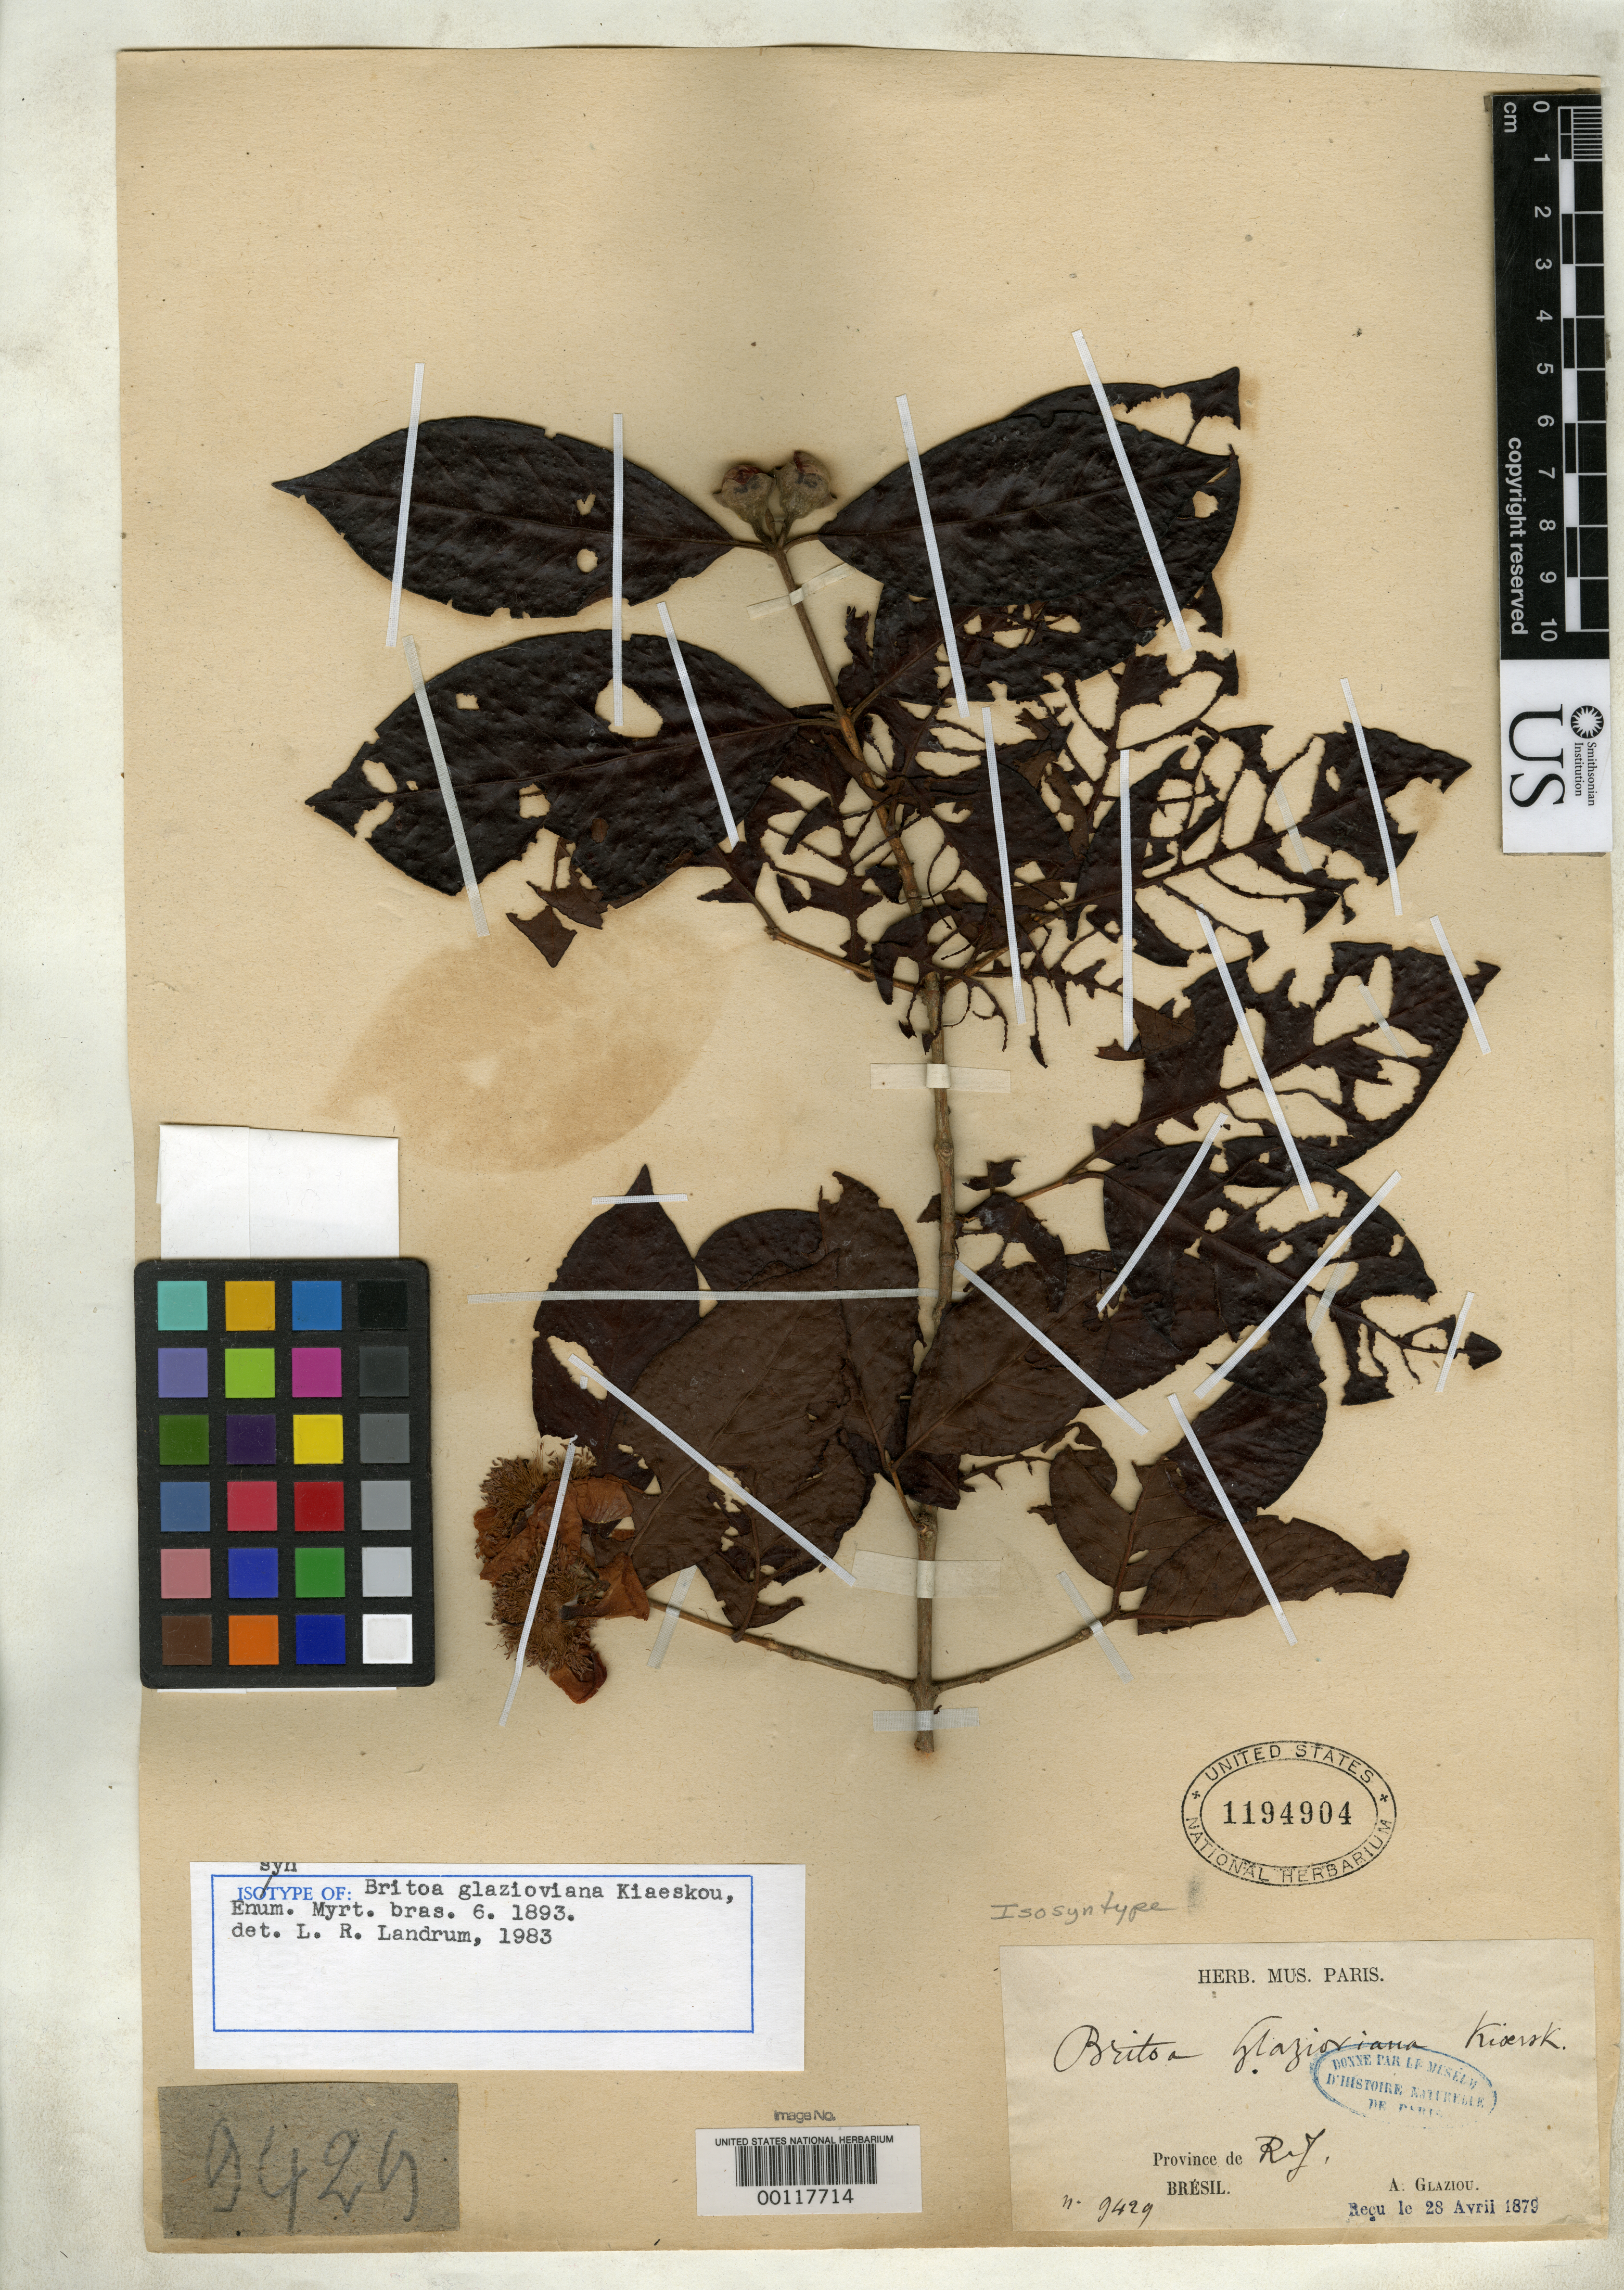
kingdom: Plantae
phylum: Tracheophyta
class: Magnoliopsida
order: Myrtales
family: Myrtaceae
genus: Britoa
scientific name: Britoa glazioviana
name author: Kiaersk.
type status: Isosyntype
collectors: A. F. M. Glaziou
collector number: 9429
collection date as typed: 28 Apr 1879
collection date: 1879-04-28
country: Brazil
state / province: Rio de Janeiro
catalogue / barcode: US 1194904